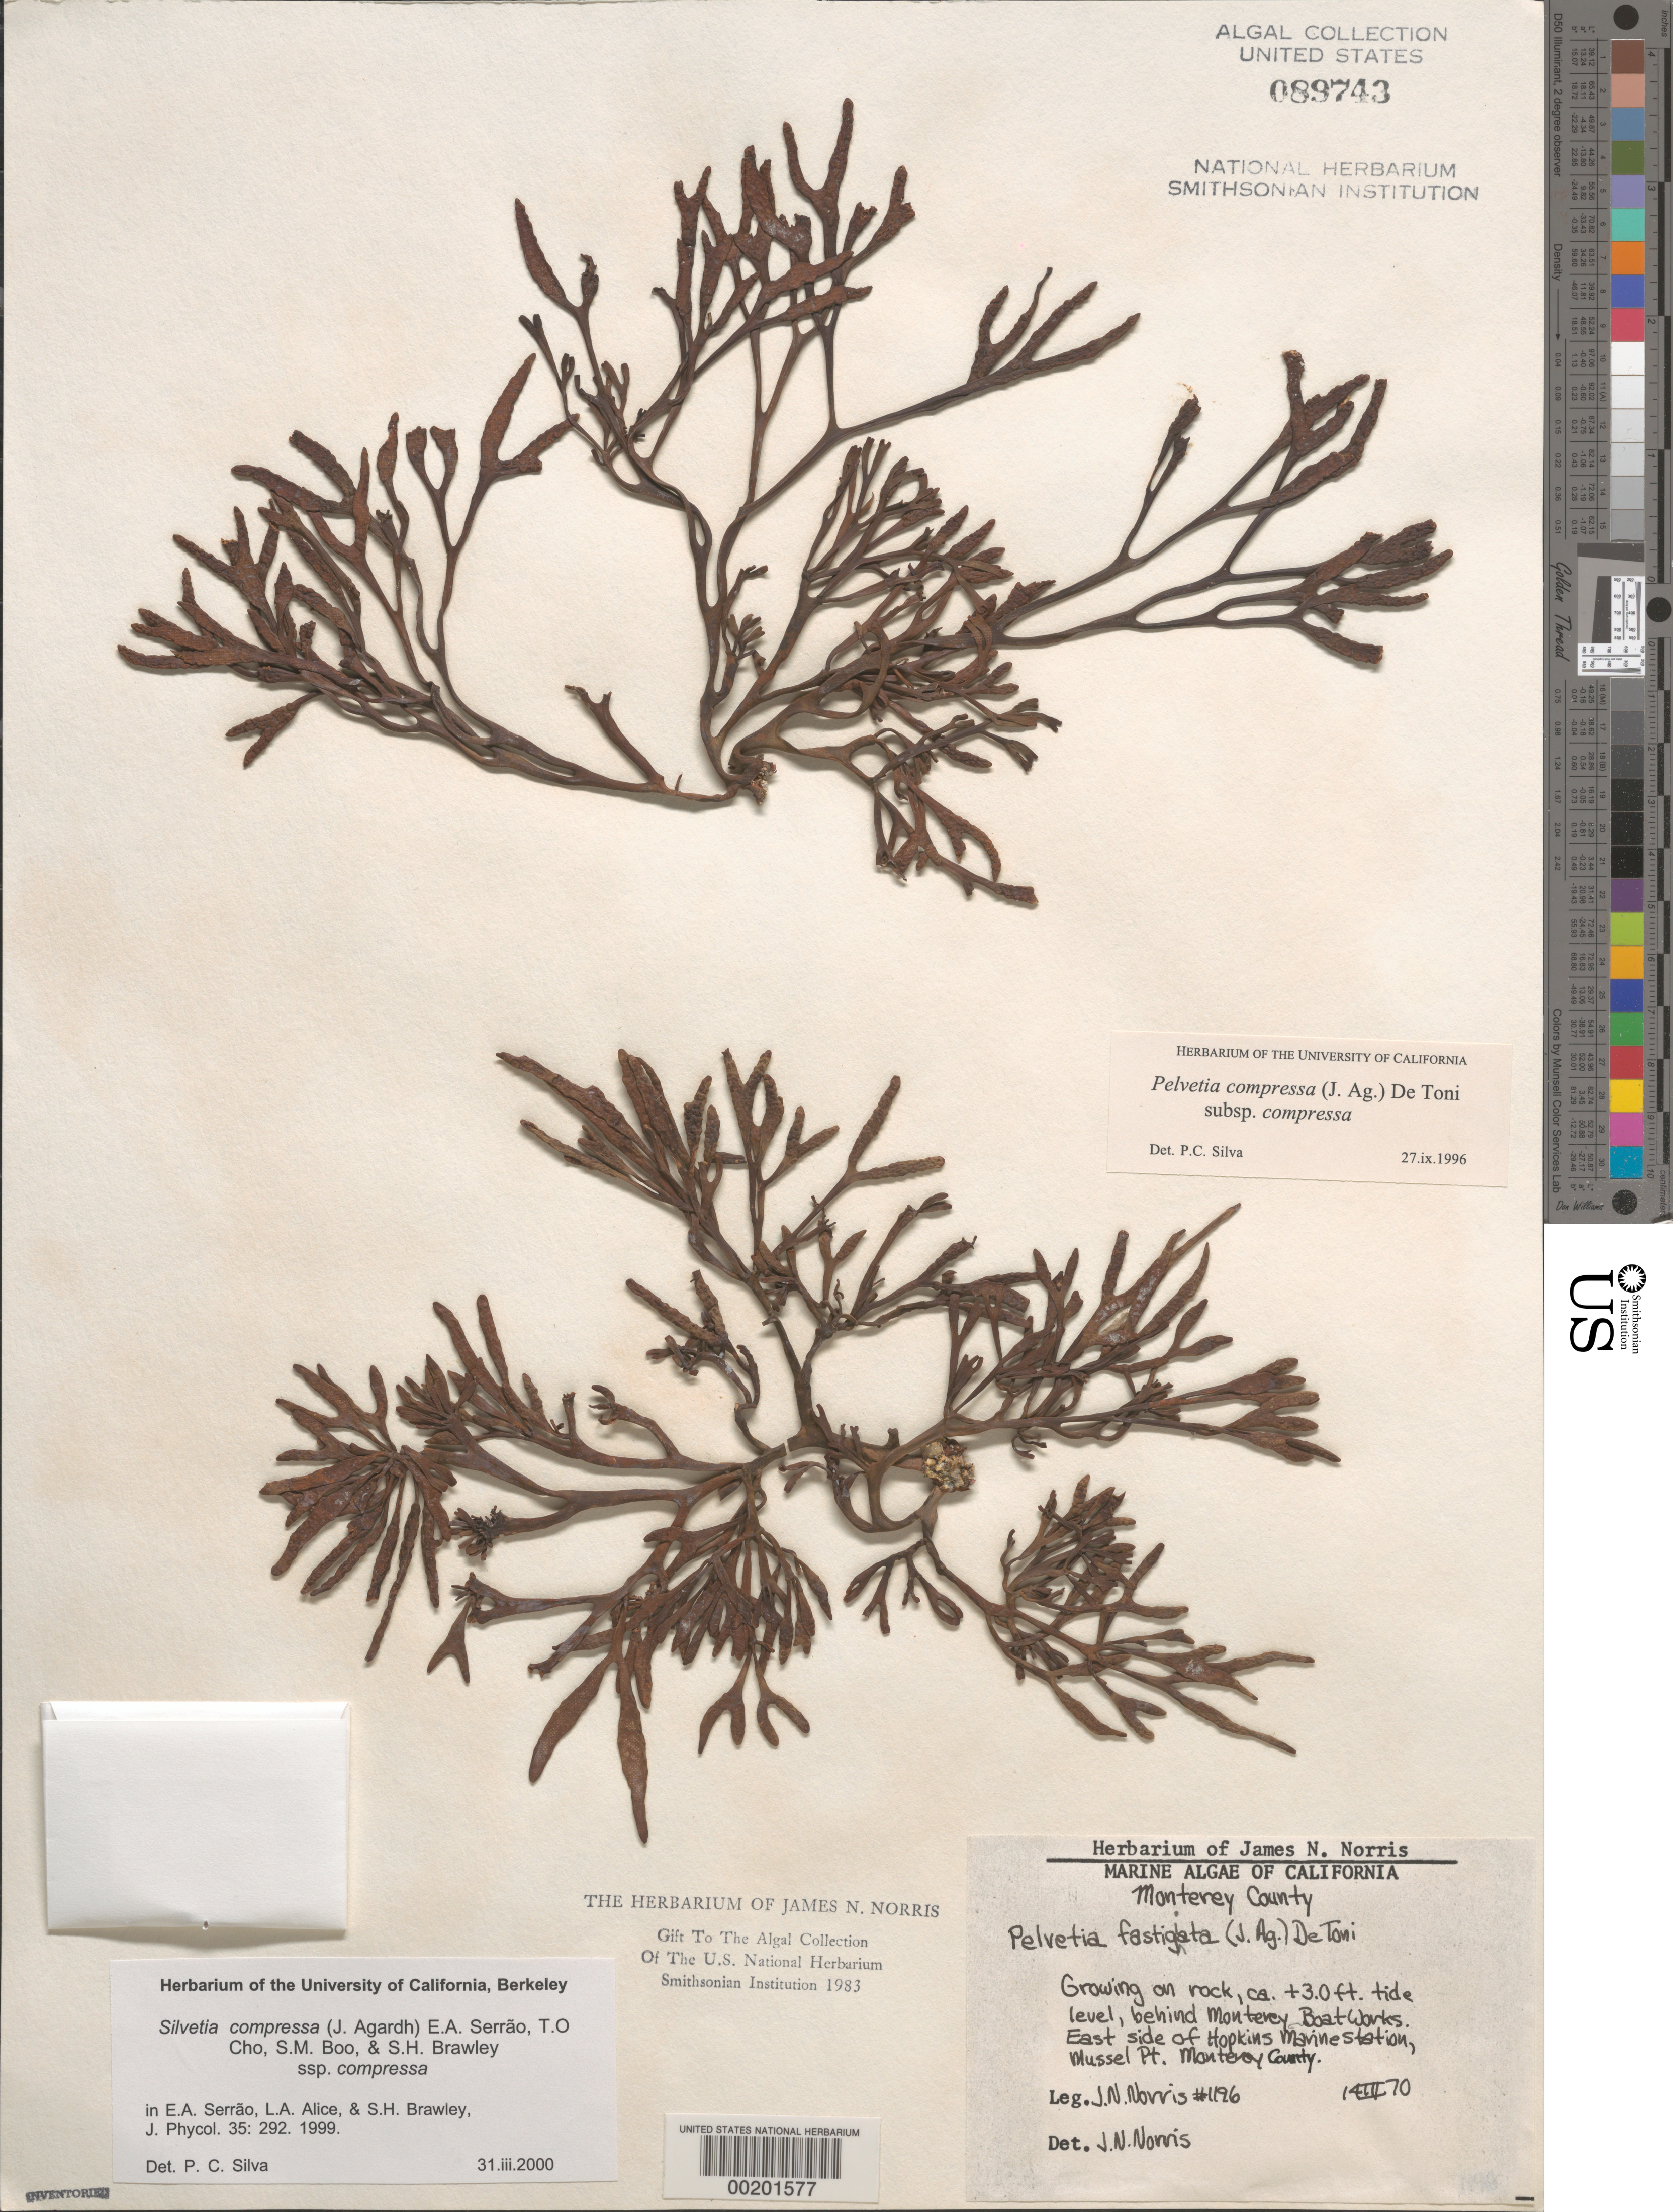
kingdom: Chromista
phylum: Ochrophyta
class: Phaeophyceae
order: Fucales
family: Fucaceae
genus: Silvetia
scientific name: Silvetia compressa subsp. compressa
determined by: Silva, P. C.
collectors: J. N. Norris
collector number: JN-1196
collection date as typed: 14 Mar 1970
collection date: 1970-03-14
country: United States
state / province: California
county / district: Monterey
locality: Mussel Point, east side of Hopkins Marine Station, behind Monterey Boat Works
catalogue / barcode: US 89743